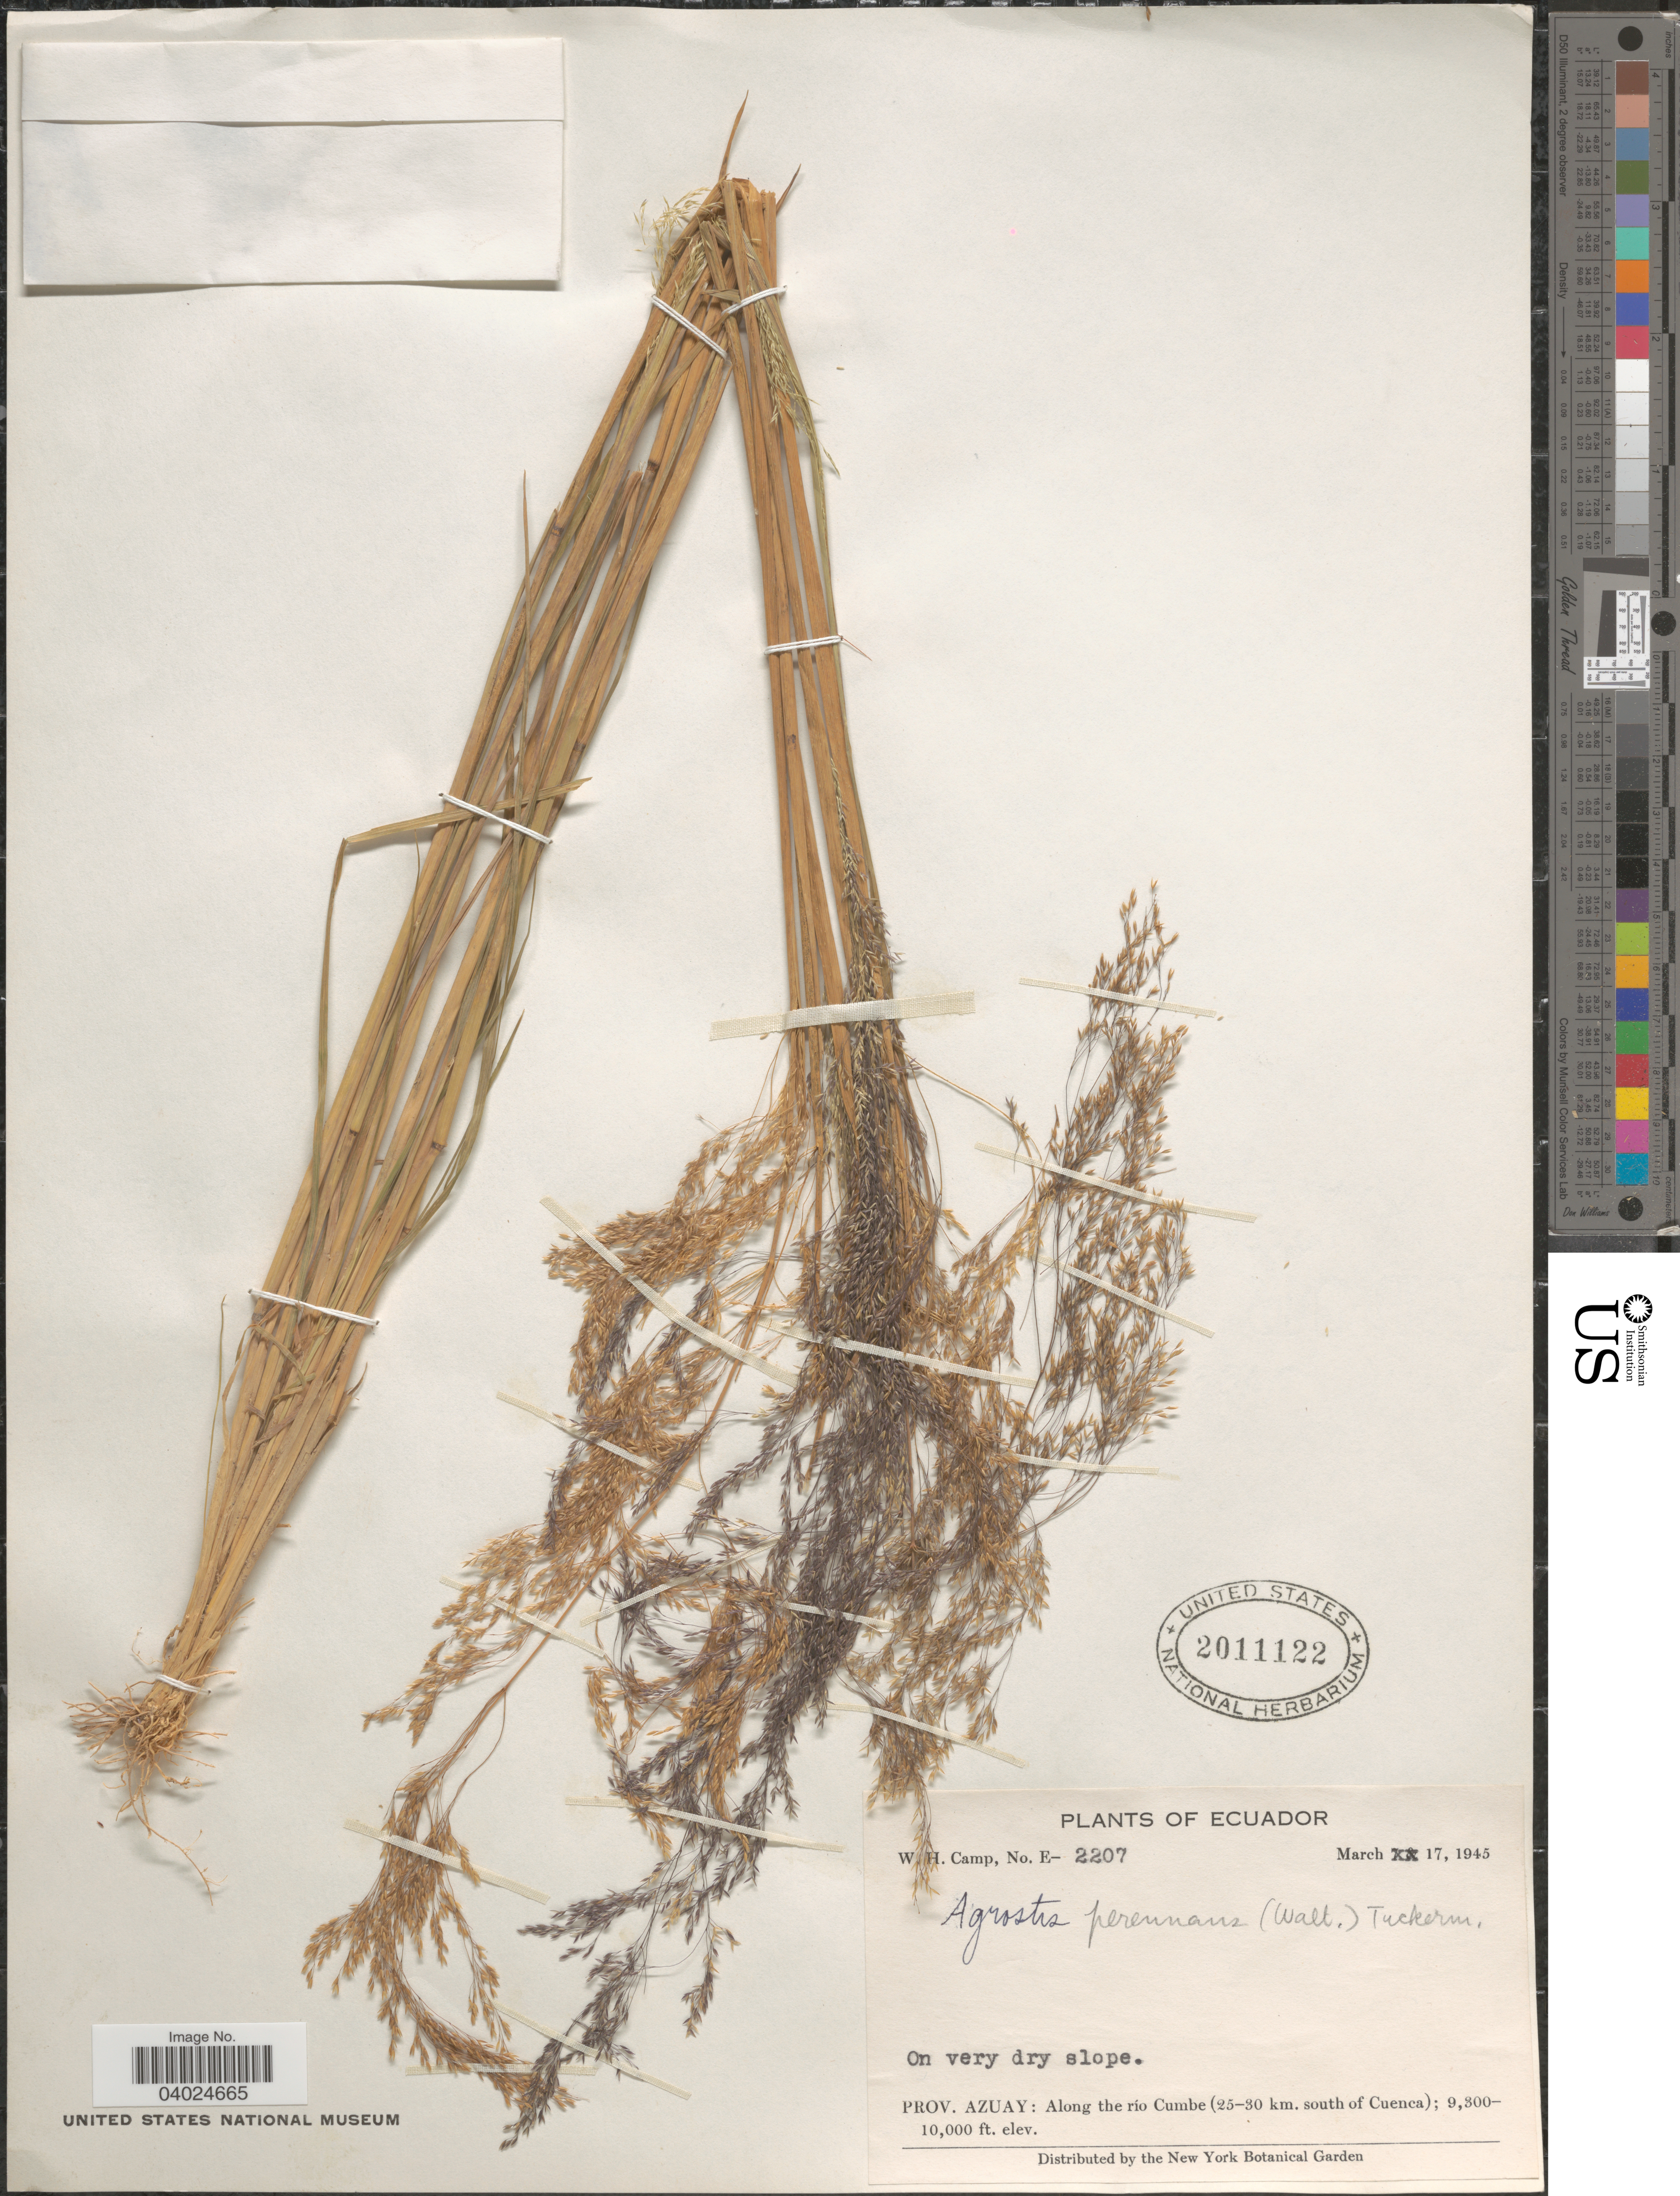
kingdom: Plantae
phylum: Tracheophyta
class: Liliopsida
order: Poales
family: Poaceae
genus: Agrostis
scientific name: Agrostis perennans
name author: (Walter) Tuck.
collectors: W. H. Camp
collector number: E-2207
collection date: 1945-03-17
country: Ecuador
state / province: Azuay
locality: Along the río Cumbe (25-30 km. south of Cuenca).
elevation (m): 2835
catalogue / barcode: US 2011122